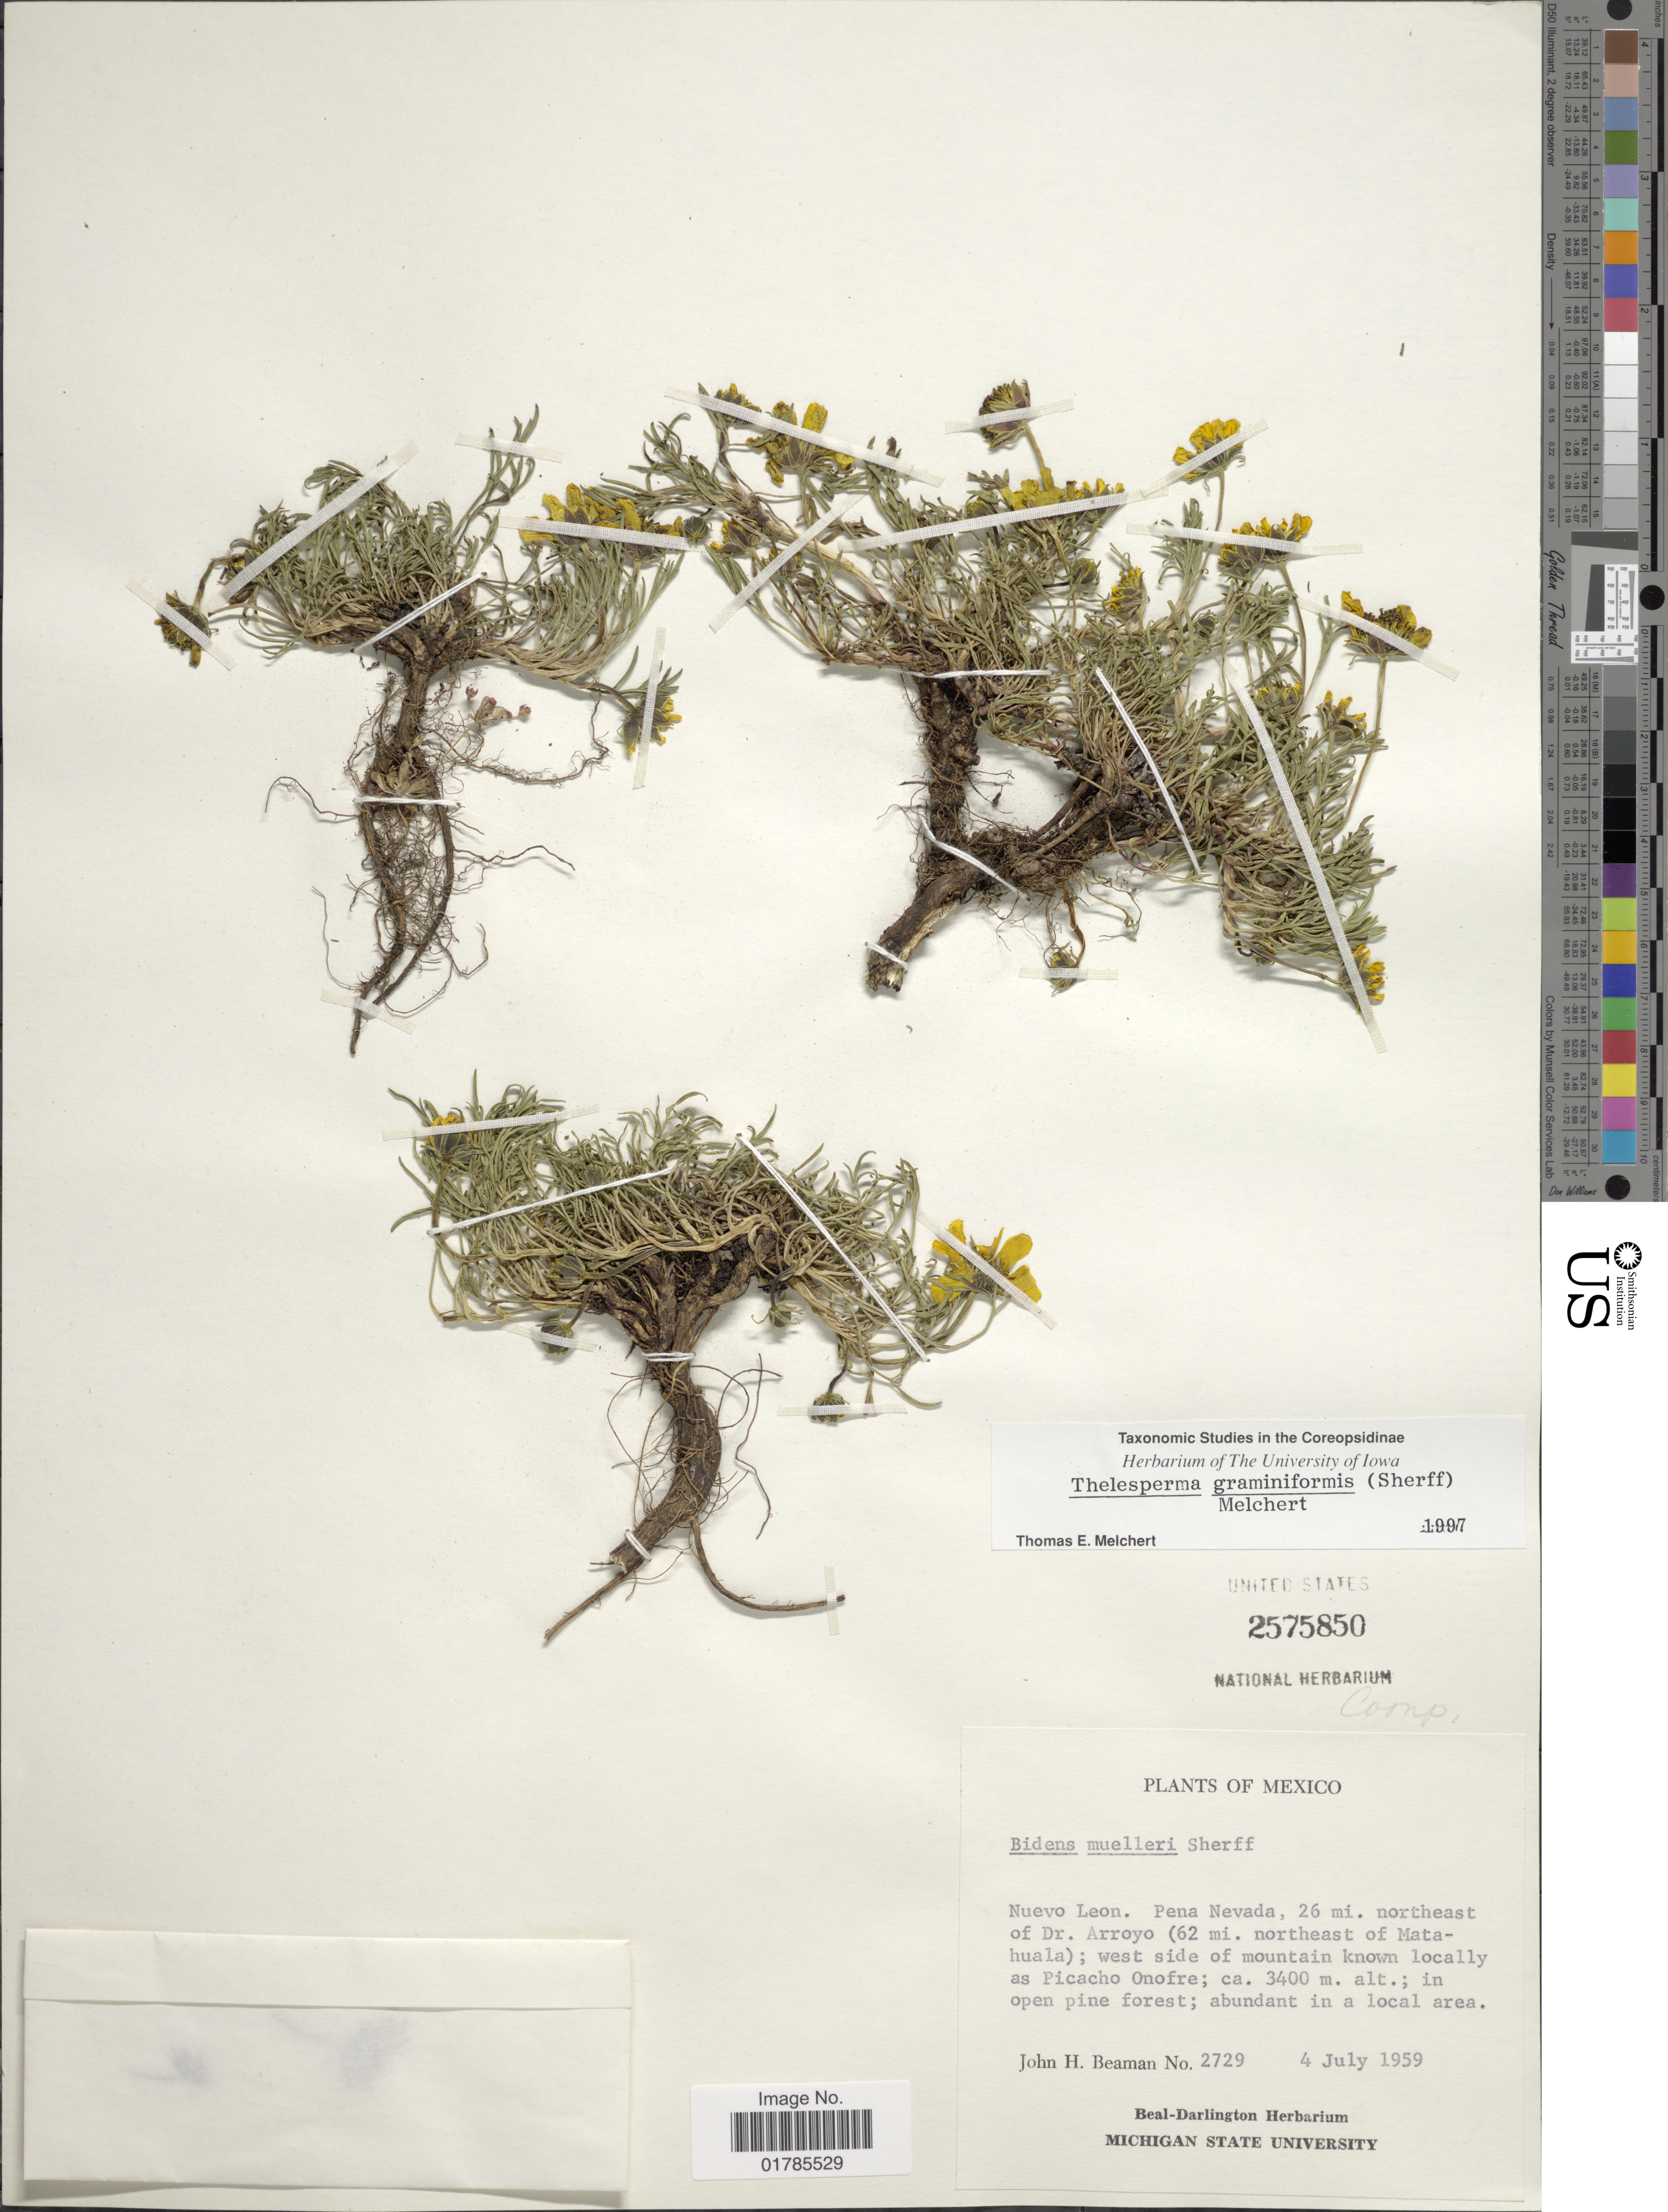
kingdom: Plantae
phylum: Tracheophyta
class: Magnoliopsida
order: Asterales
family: Asteraceae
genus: Thelesperma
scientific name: Thelesperma graminiformis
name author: (Sherff) Melchert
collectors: J. H. Beaman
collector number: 2729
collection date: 1959-07-04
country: Mexico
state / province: Nuevo León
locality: Pena Nevada, 26 mi. northeast of Dr. Arroyo (2 mi. northeast of Matahuala), west side of mountain known locally as Picacho Onofre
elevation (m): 3400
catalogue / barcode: US 2575850